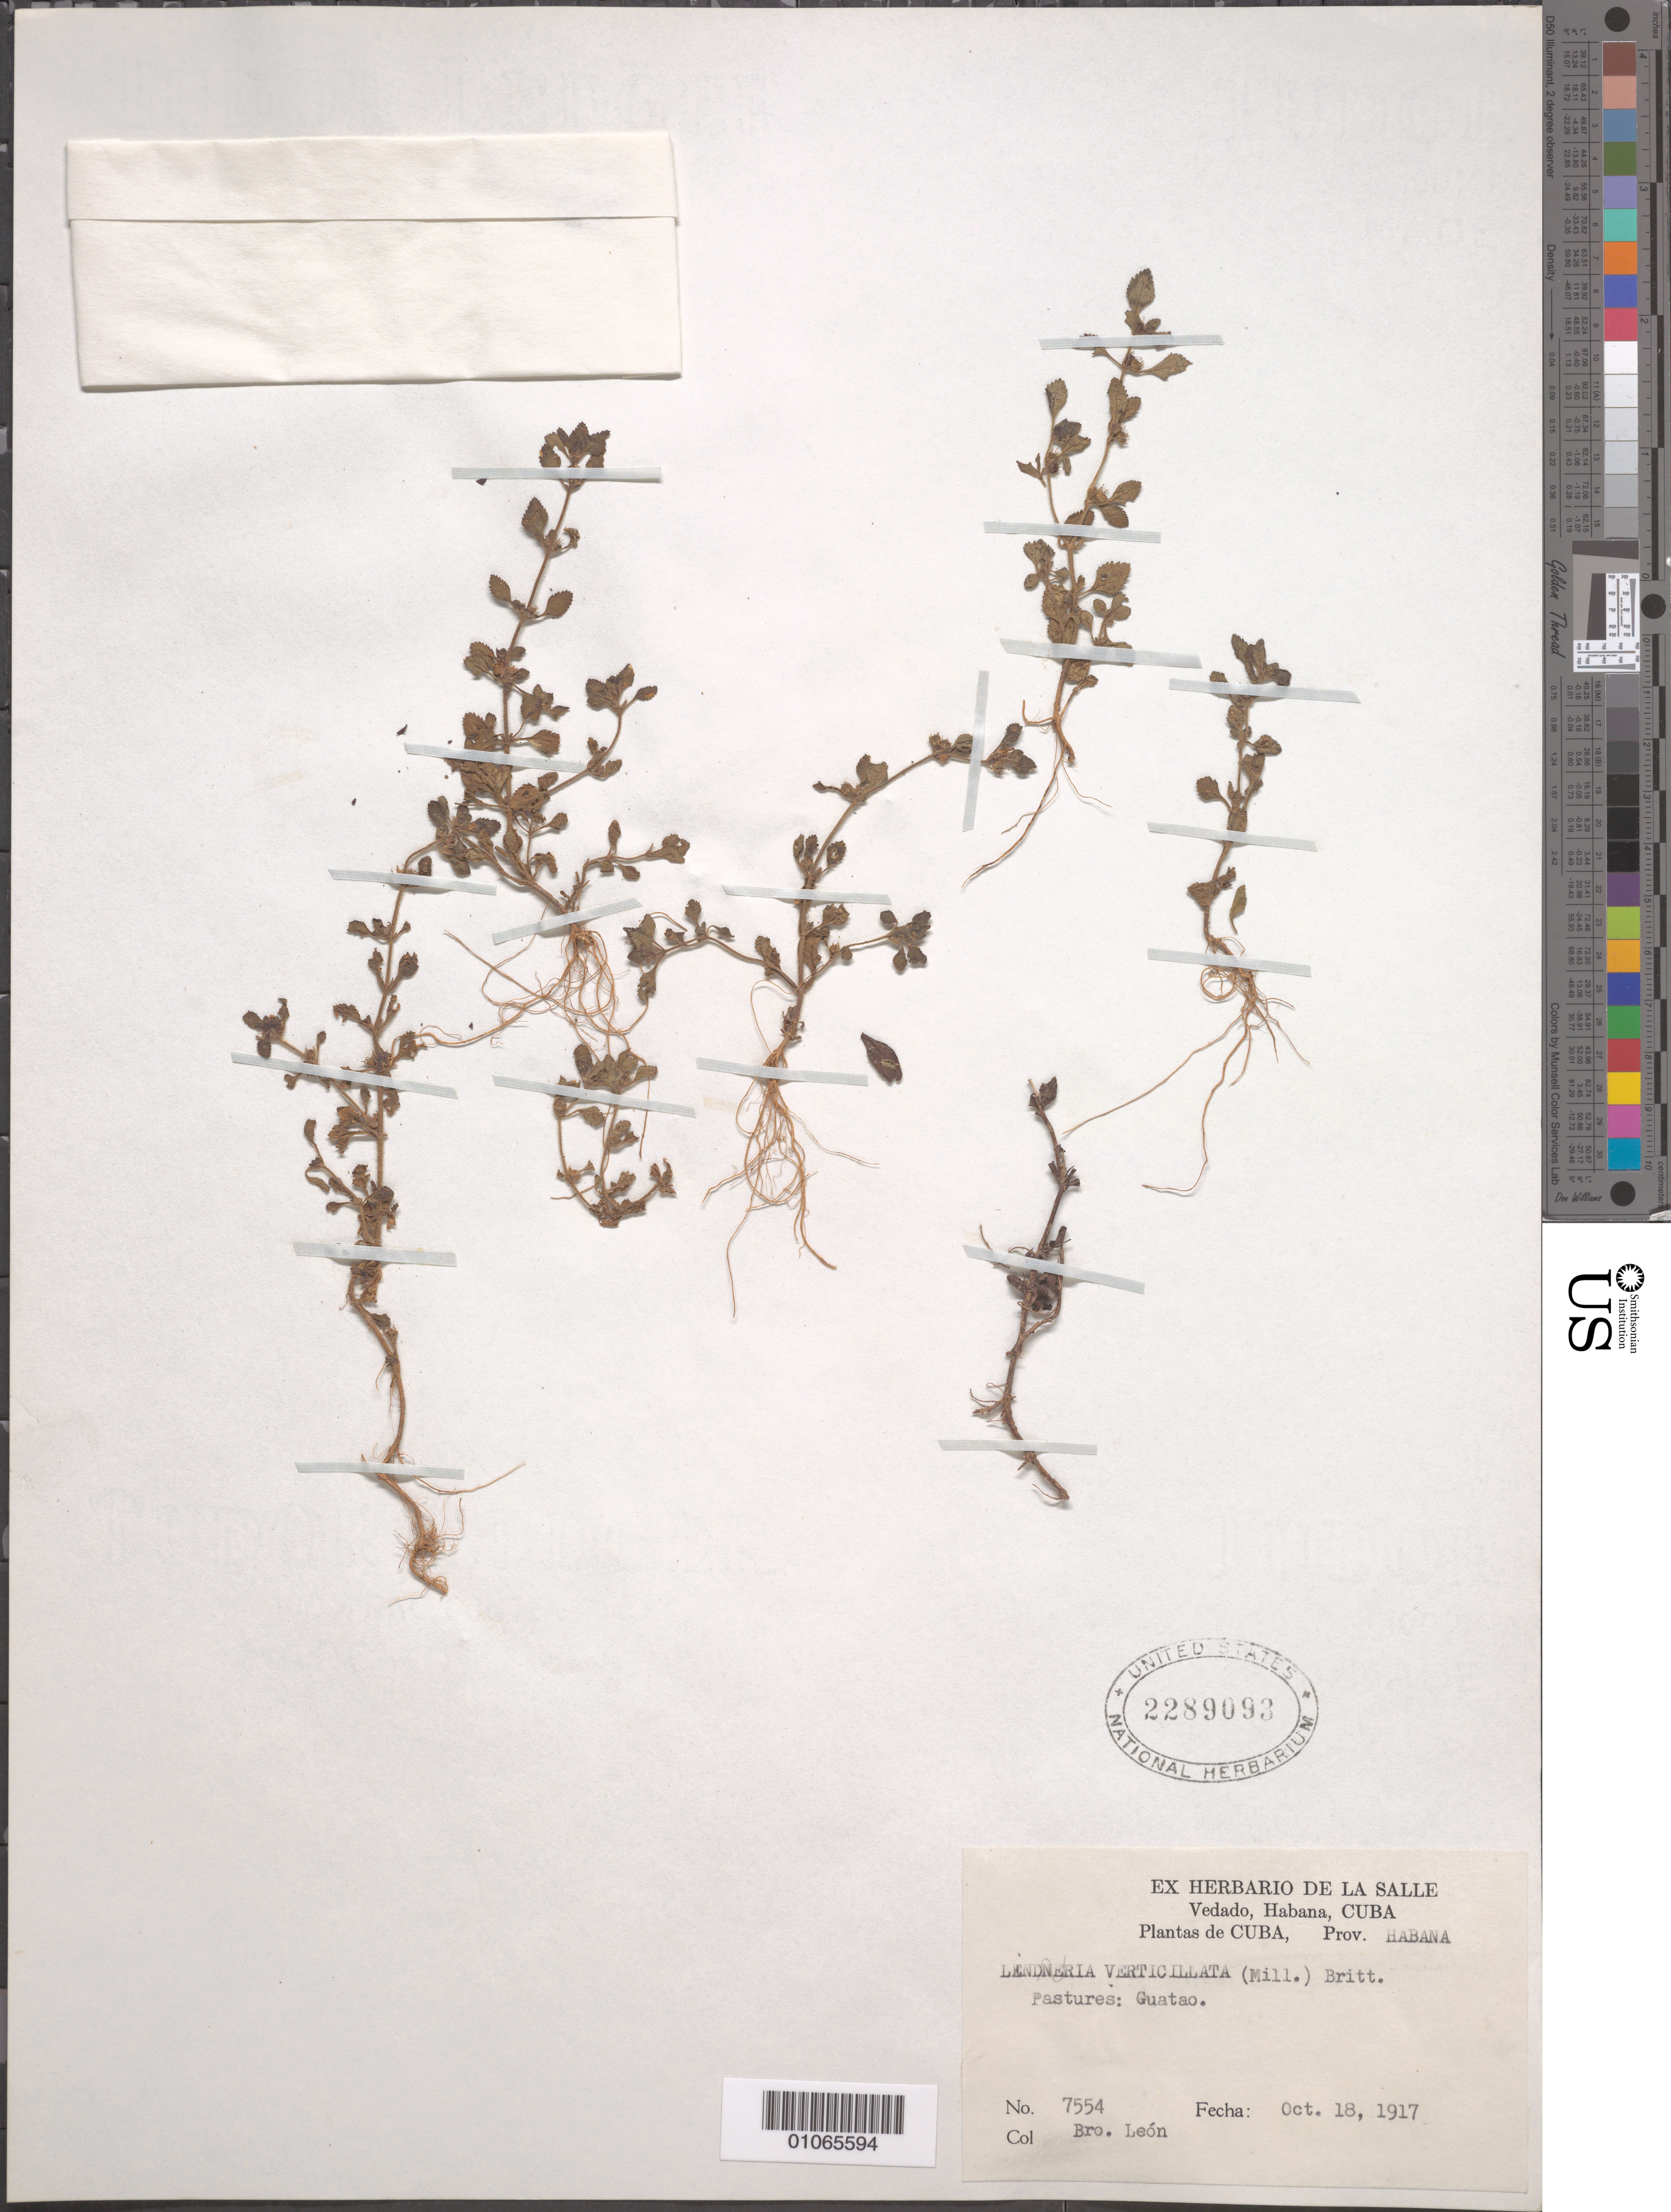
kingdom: Plantae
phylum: Tracheophyta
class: Magnoliopsida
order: Lamiales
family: Plantaginaceae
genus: Lendneria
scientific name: Lendneria verticillata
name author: (Mill.) Britton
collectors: Bro. León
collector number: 7554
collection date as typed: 18 Oct 1917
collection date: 1917-10-18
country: Cuba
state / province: La Habana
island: Cuba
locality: Pastures: Guatao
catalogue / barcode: US 2289093